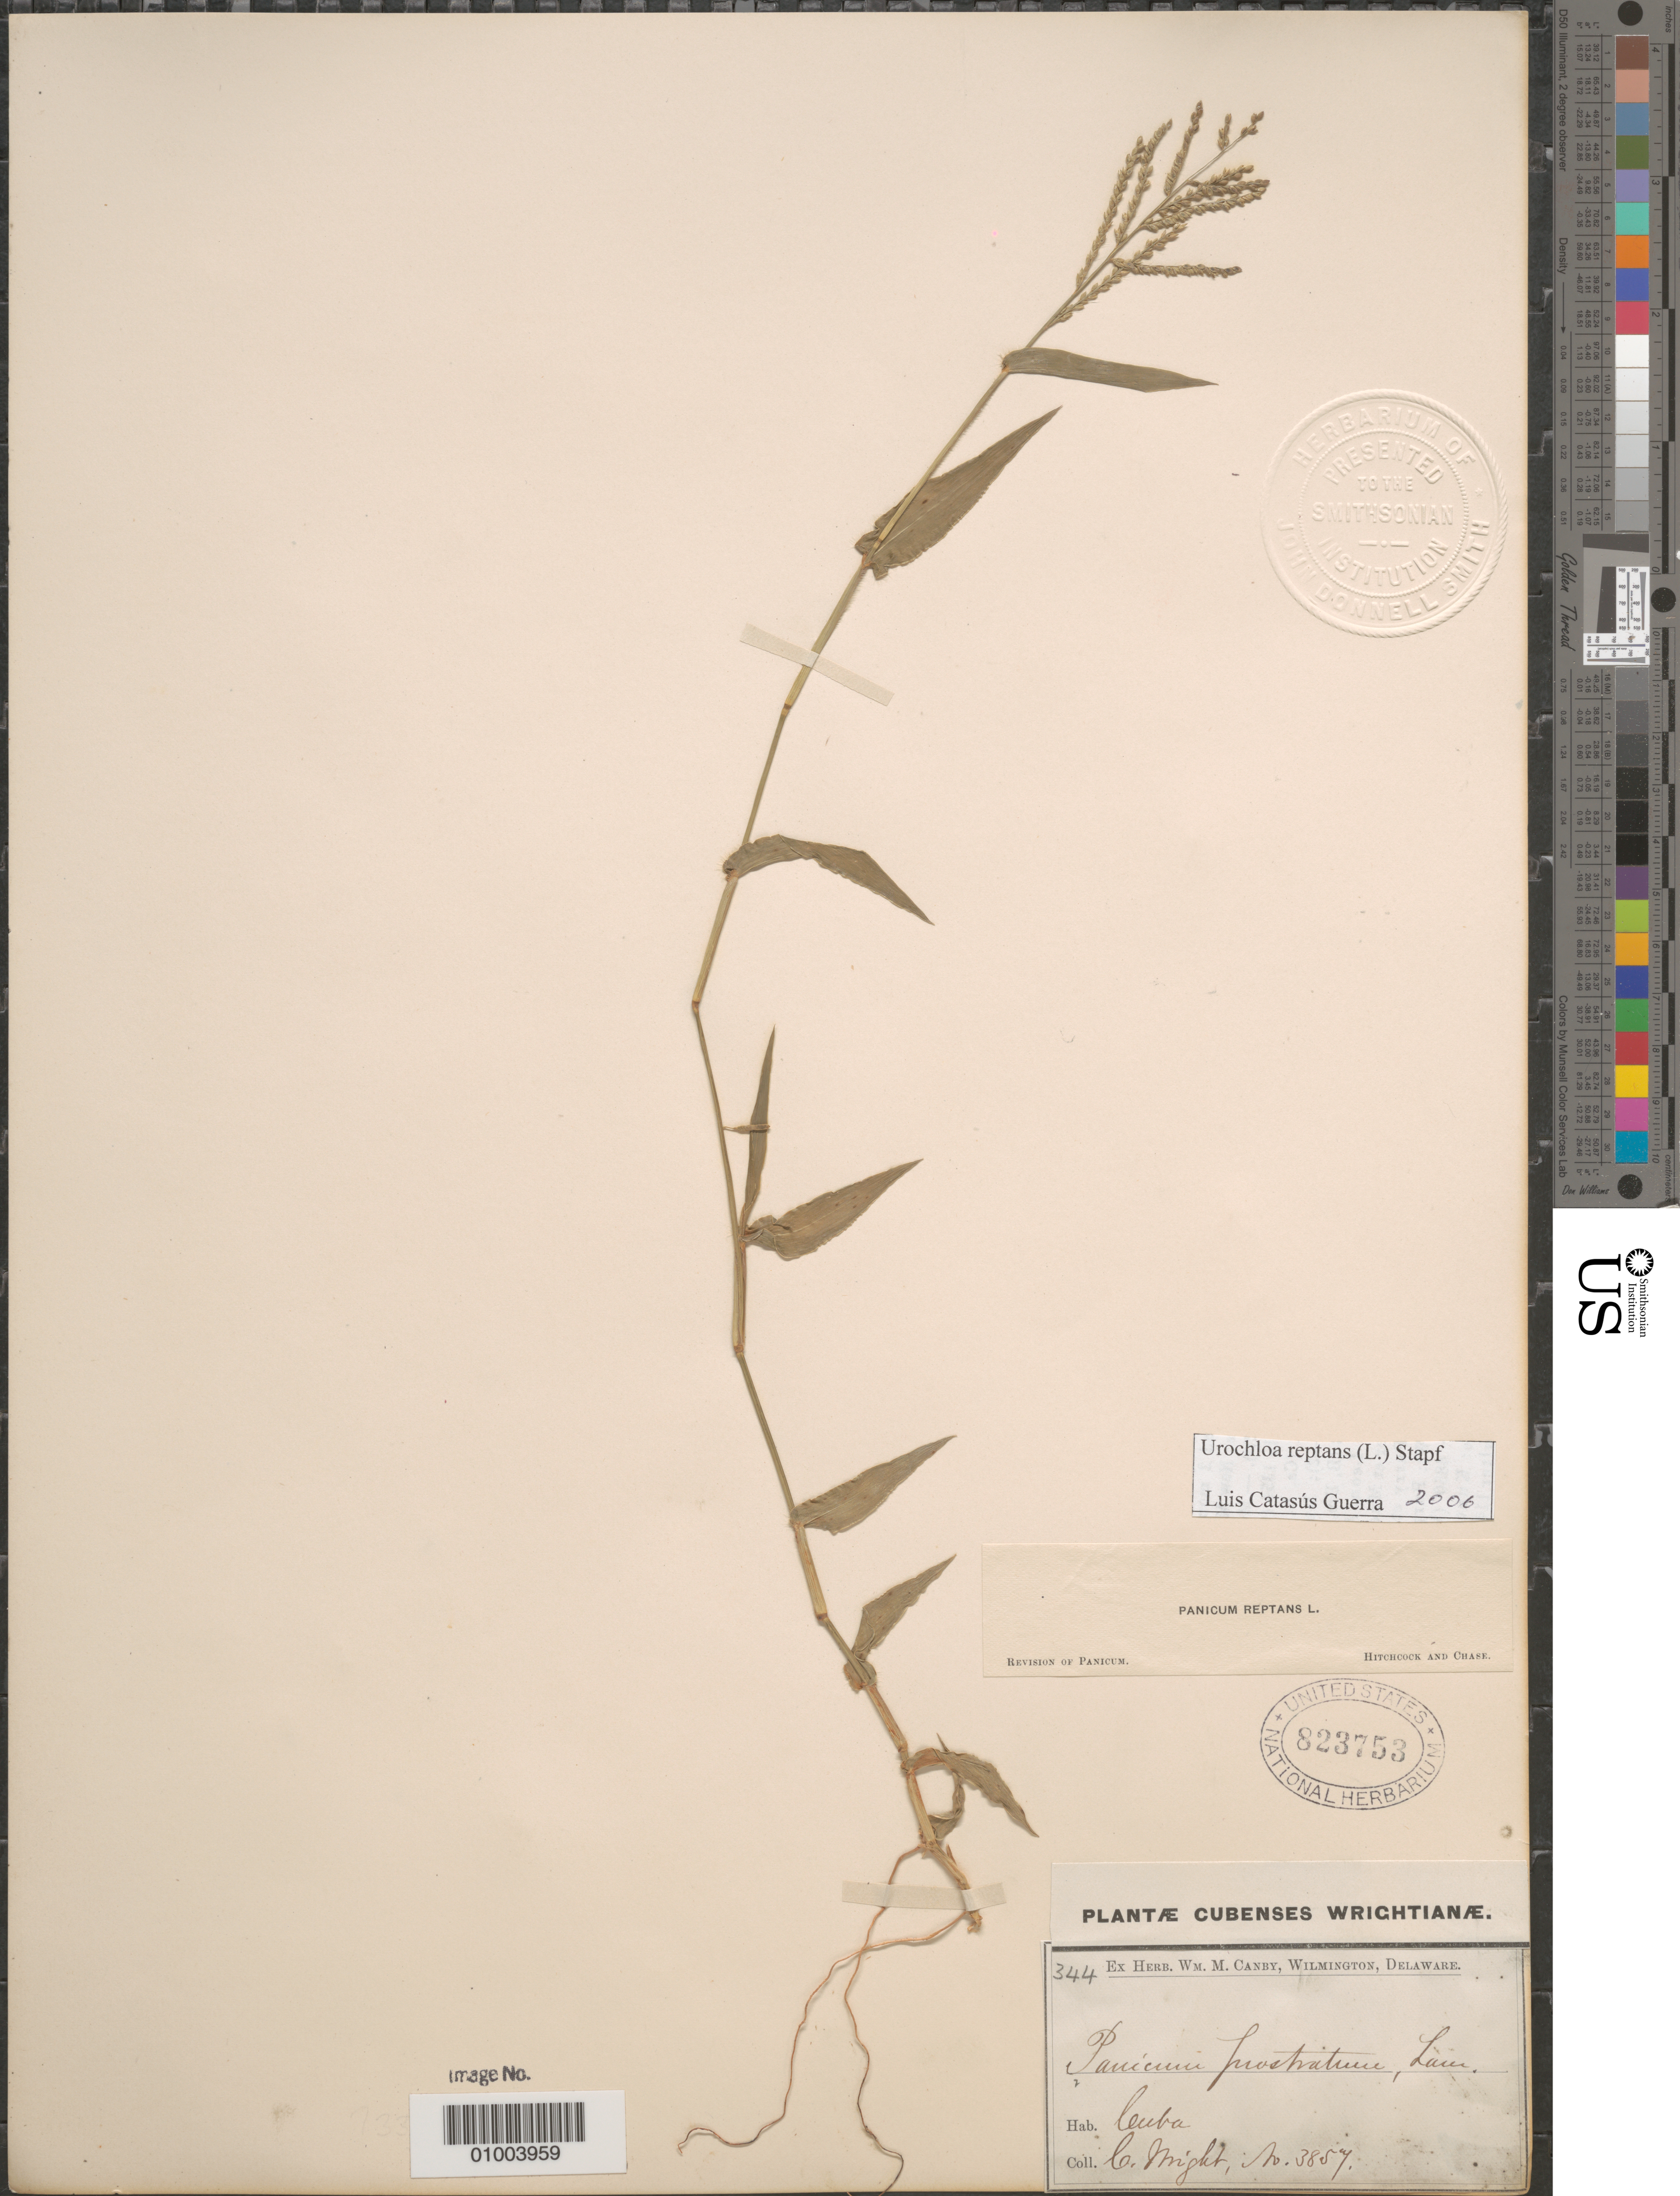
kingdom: Plantae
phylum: Tracheophyta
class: Liliopsida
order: Poales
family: Poaceae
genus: Urochloa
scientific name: Urochloa reptans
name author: (L.) Stapf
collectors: C. Wright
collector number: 3859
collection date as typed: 1800 to 1899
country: Cuba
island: Cuba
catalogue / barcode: US 823753